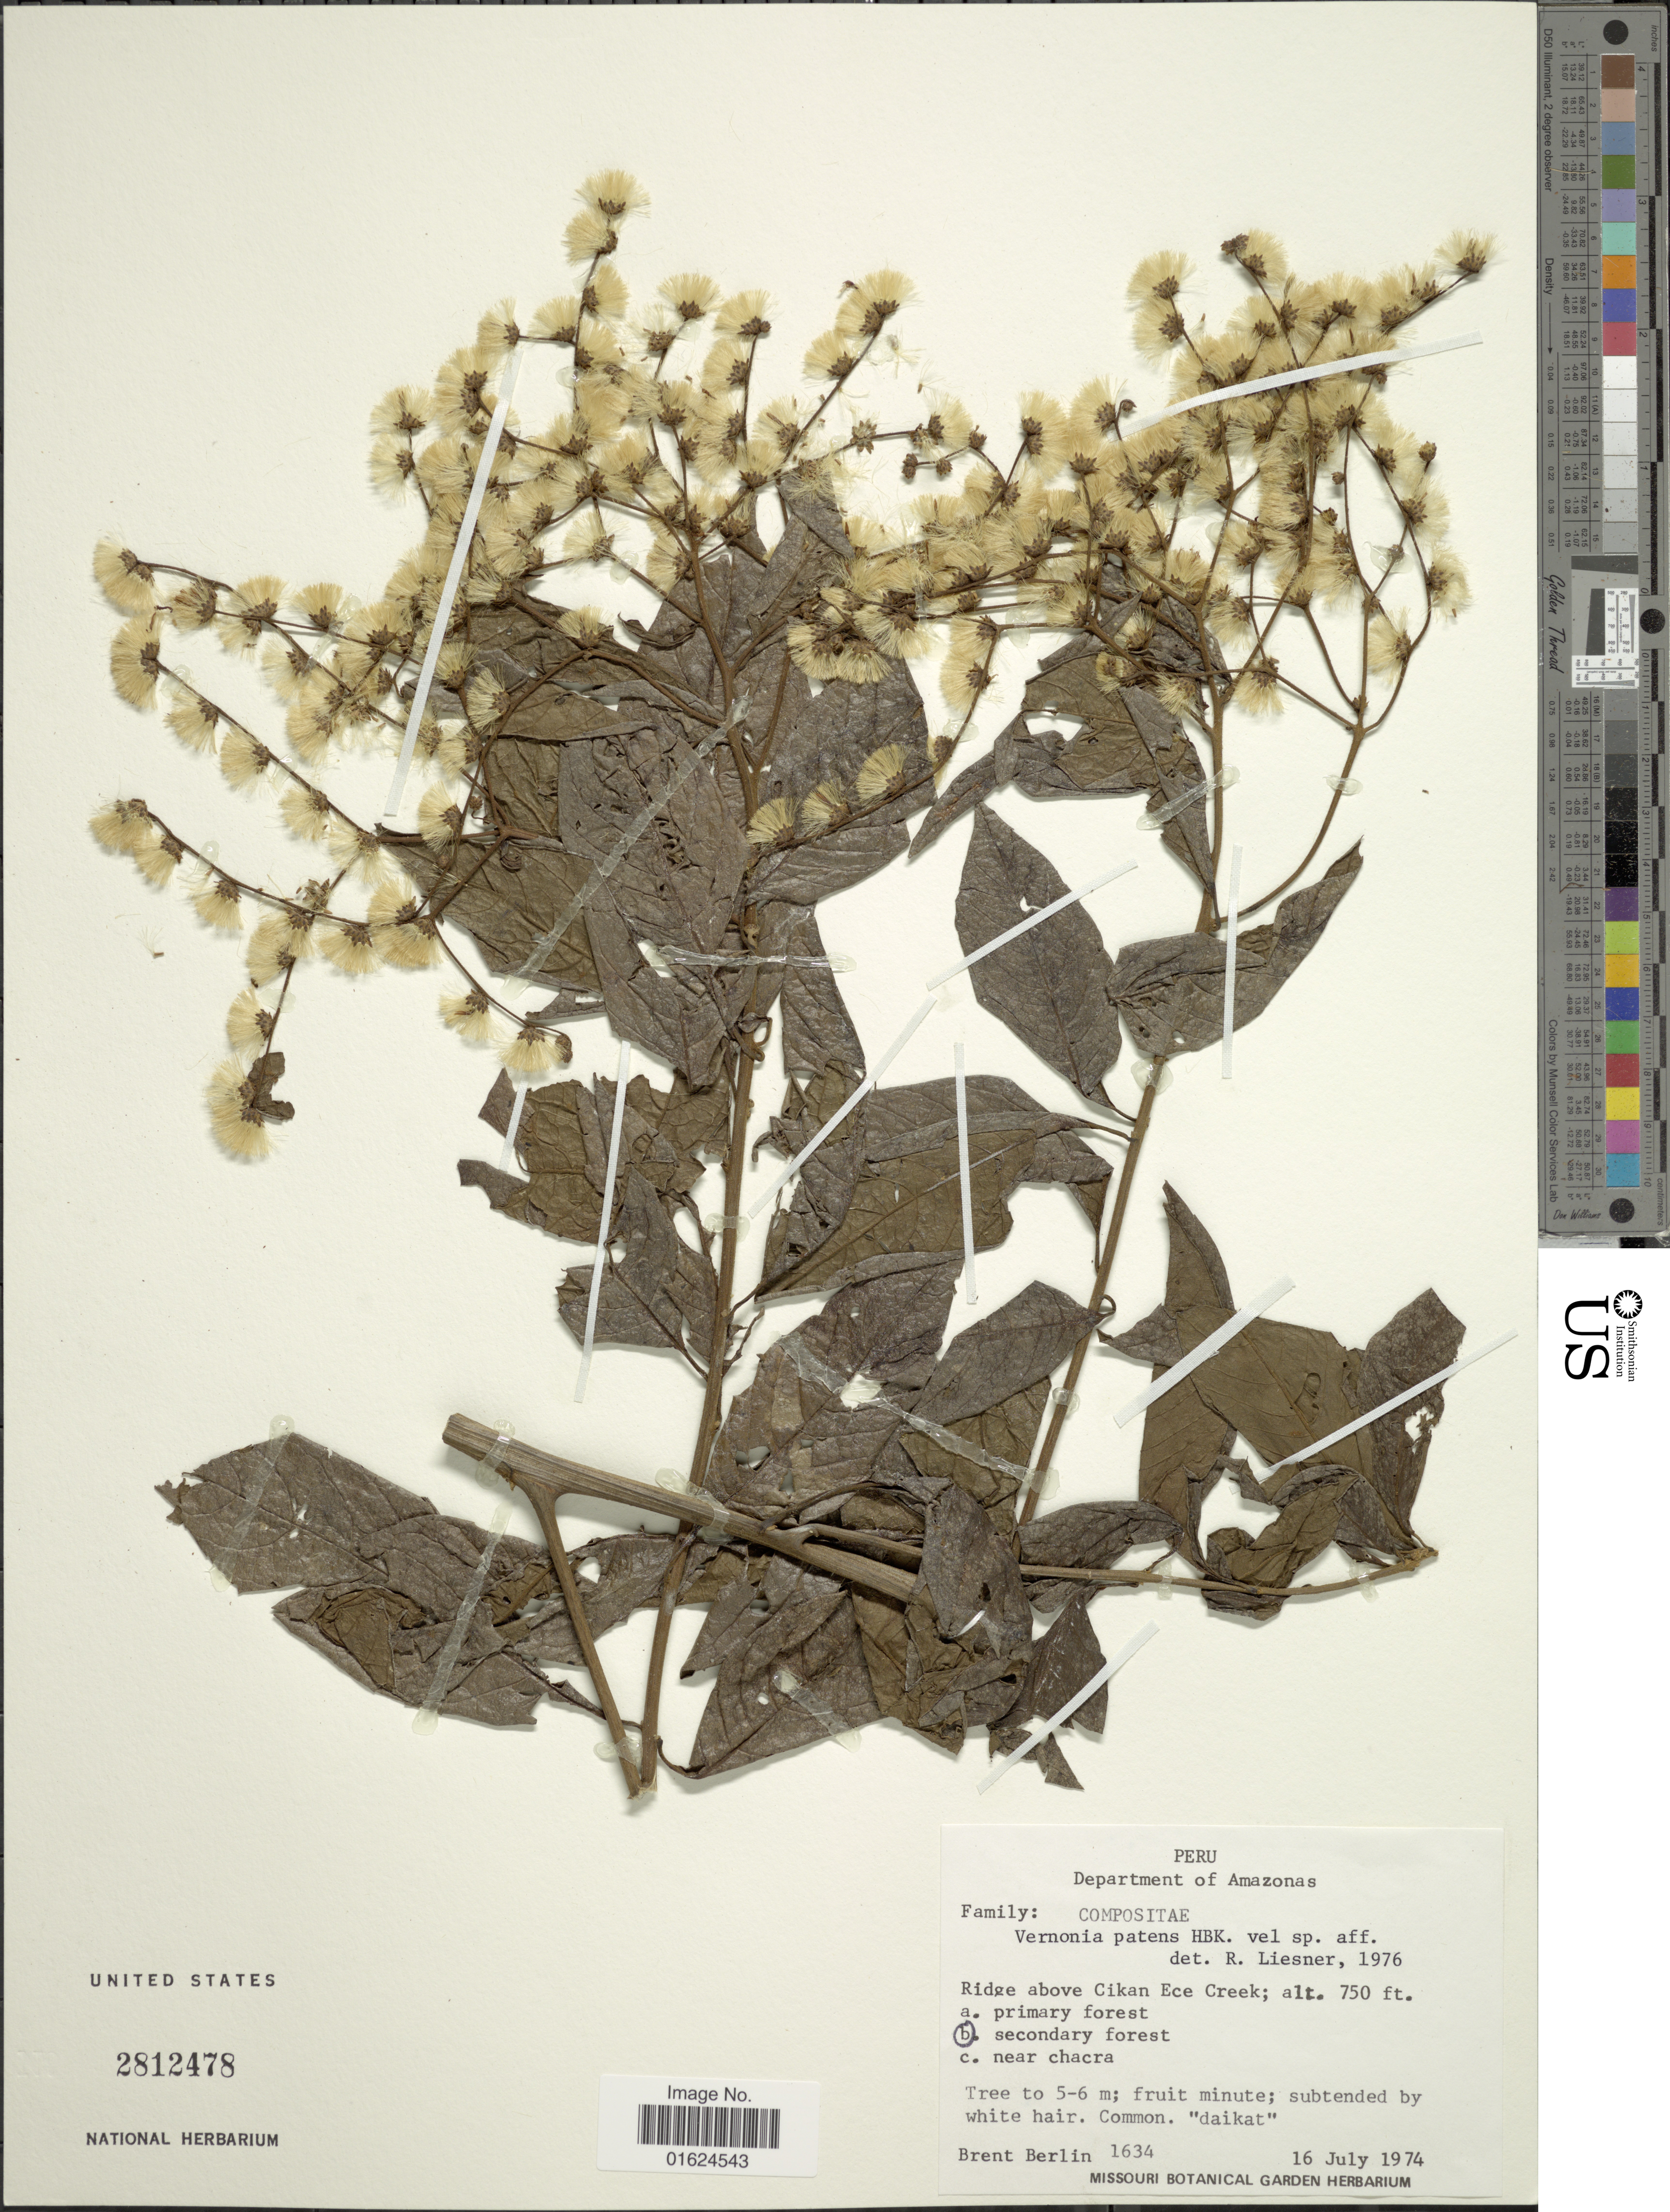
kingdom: Plantae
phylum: Tracheophyta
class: Magnoliopsida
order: Asterales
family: Asteraceae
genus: Vernonanthura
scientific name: Vernonanthura patens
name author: (Kunth) H. Rob.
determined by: Renon, Polla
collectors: B. Berlin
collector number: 1634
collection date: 1974-07-16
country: Peru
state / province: Amazonas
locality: Department of Amazonas, Ridge above Cikan Ece Creek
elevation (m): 229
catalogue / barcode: US 2812478